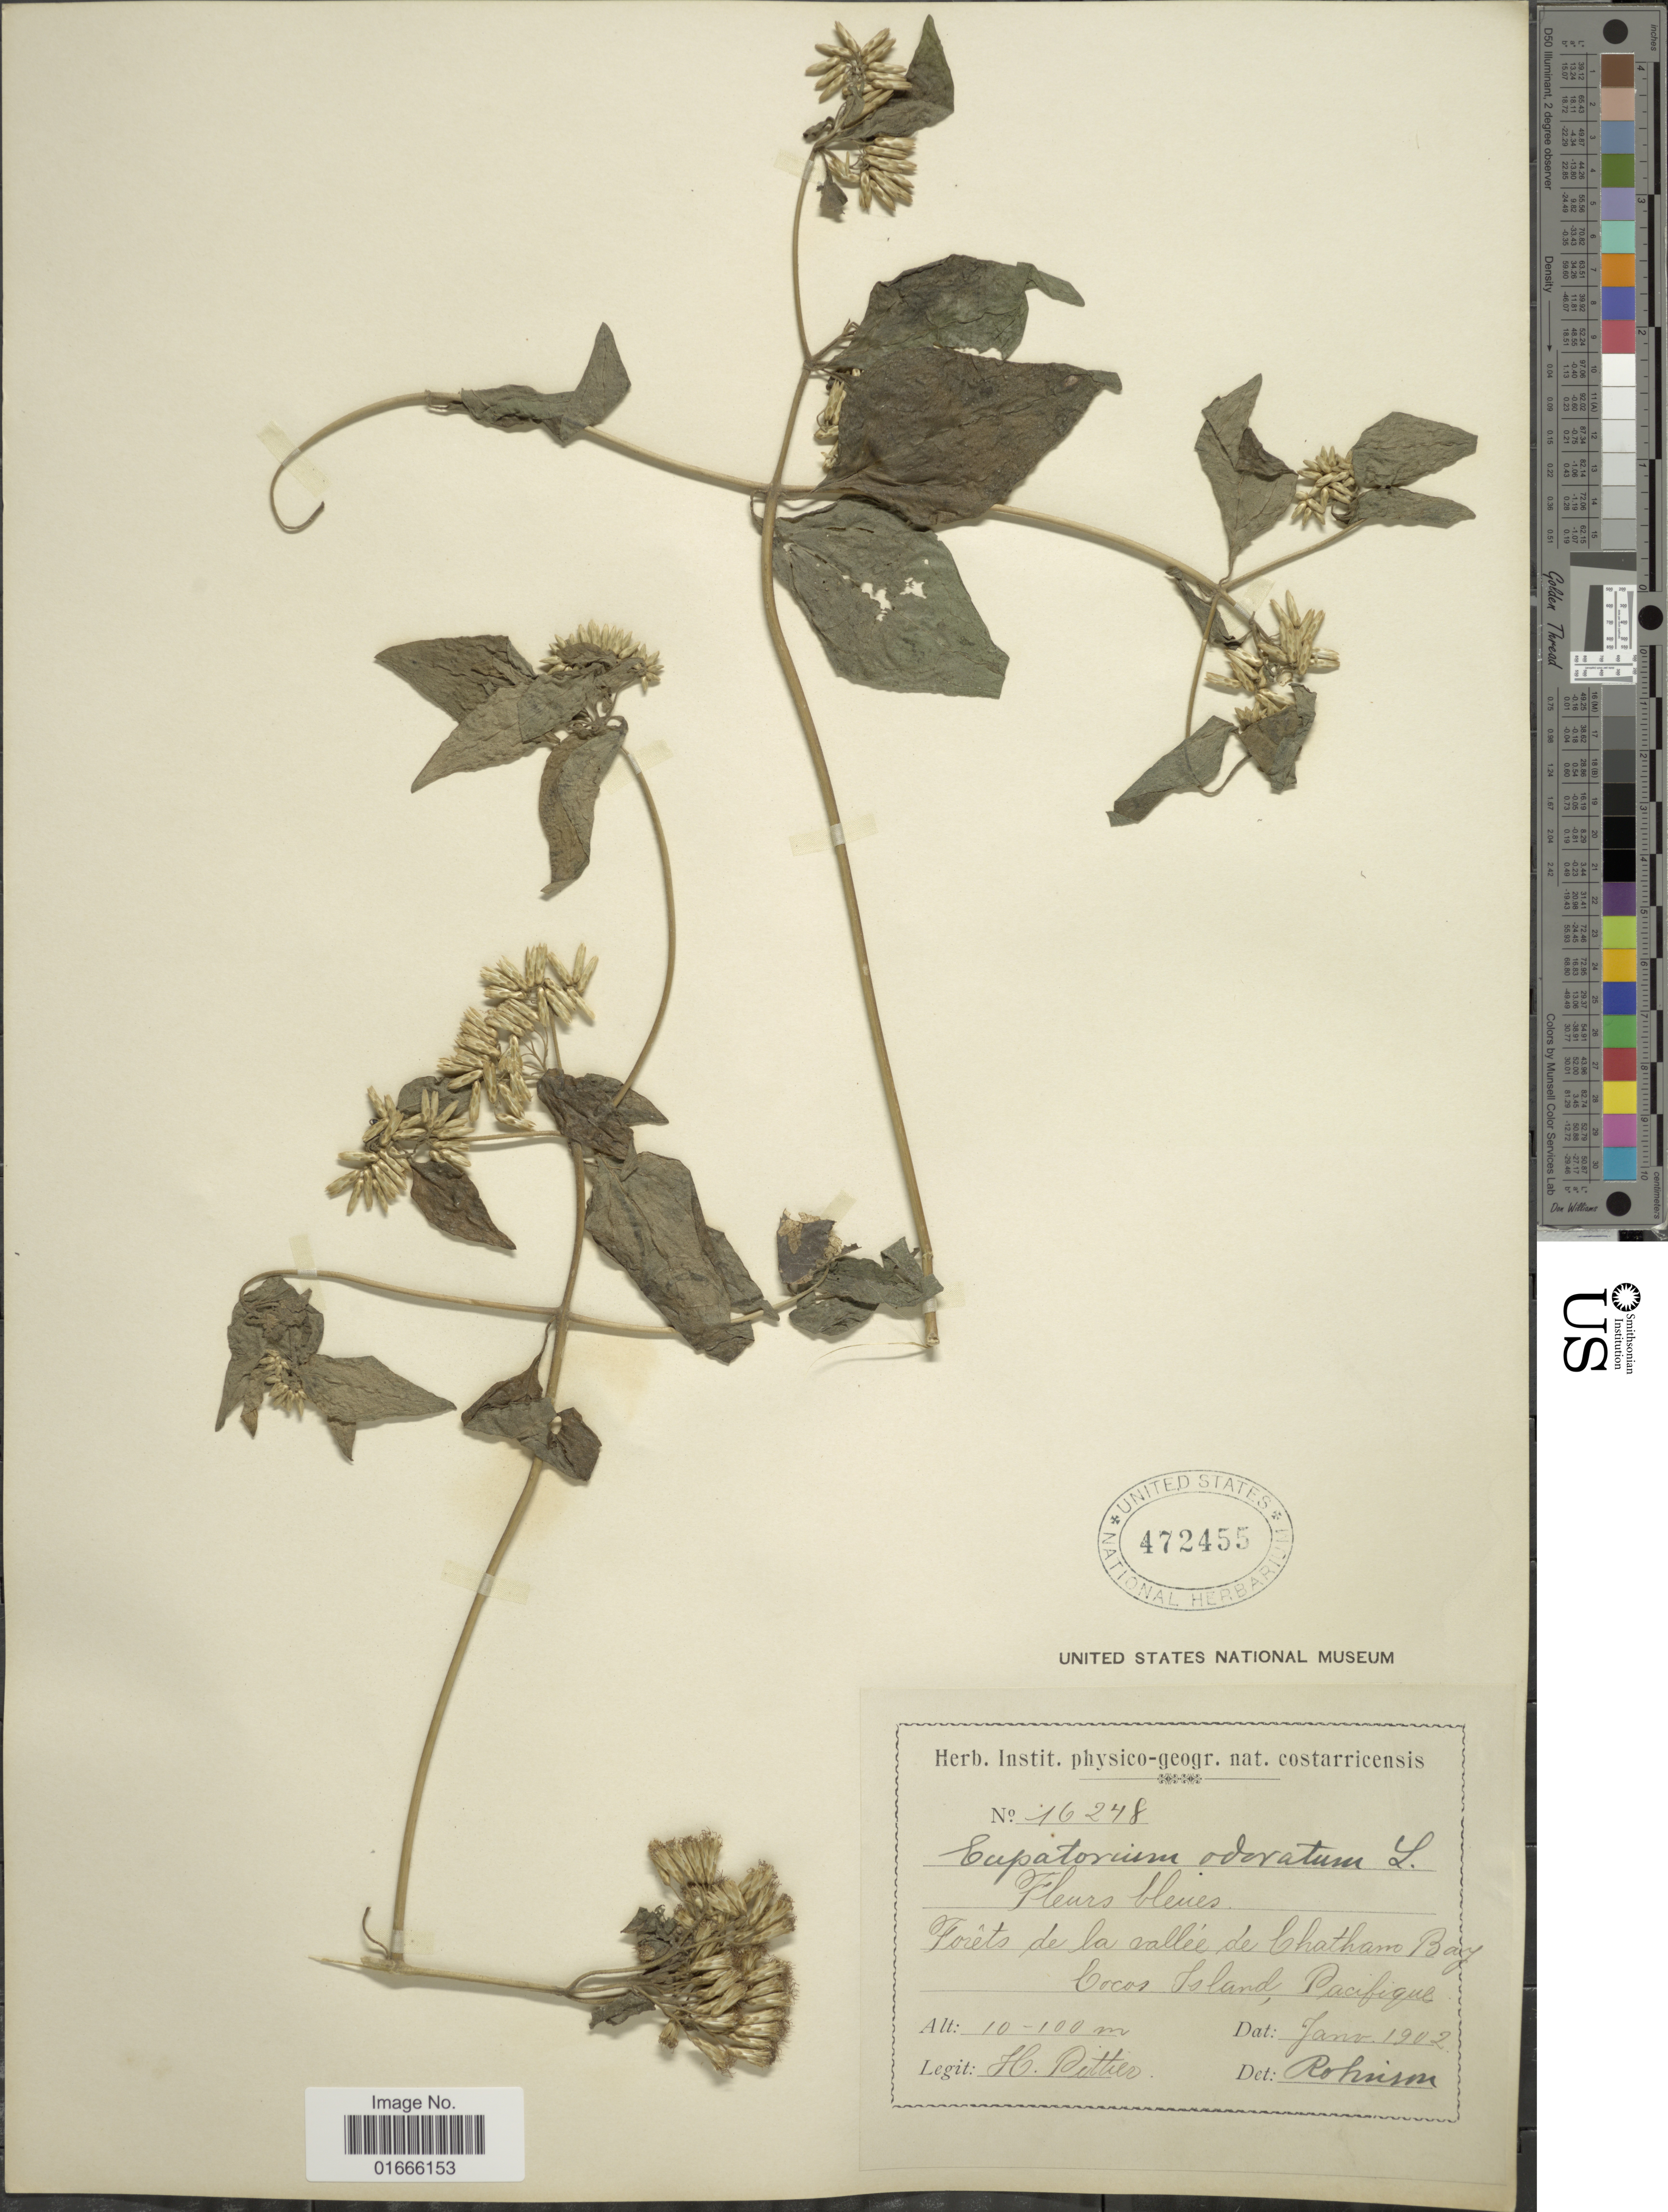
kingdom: Plantae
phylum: Tracheophyta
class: Magnoliopsida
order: Asterales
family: Asteraceae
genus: Chromolaena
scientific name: Chromolaena odorata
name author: (L.) R.M. King & H. Rob.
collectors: H. F. Pittier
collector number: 16248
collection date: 1902-01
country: Costa Rica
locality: Forets de la vallee de Ghathamo Bay, bocos Island, Pacifique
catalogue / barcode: US 472455